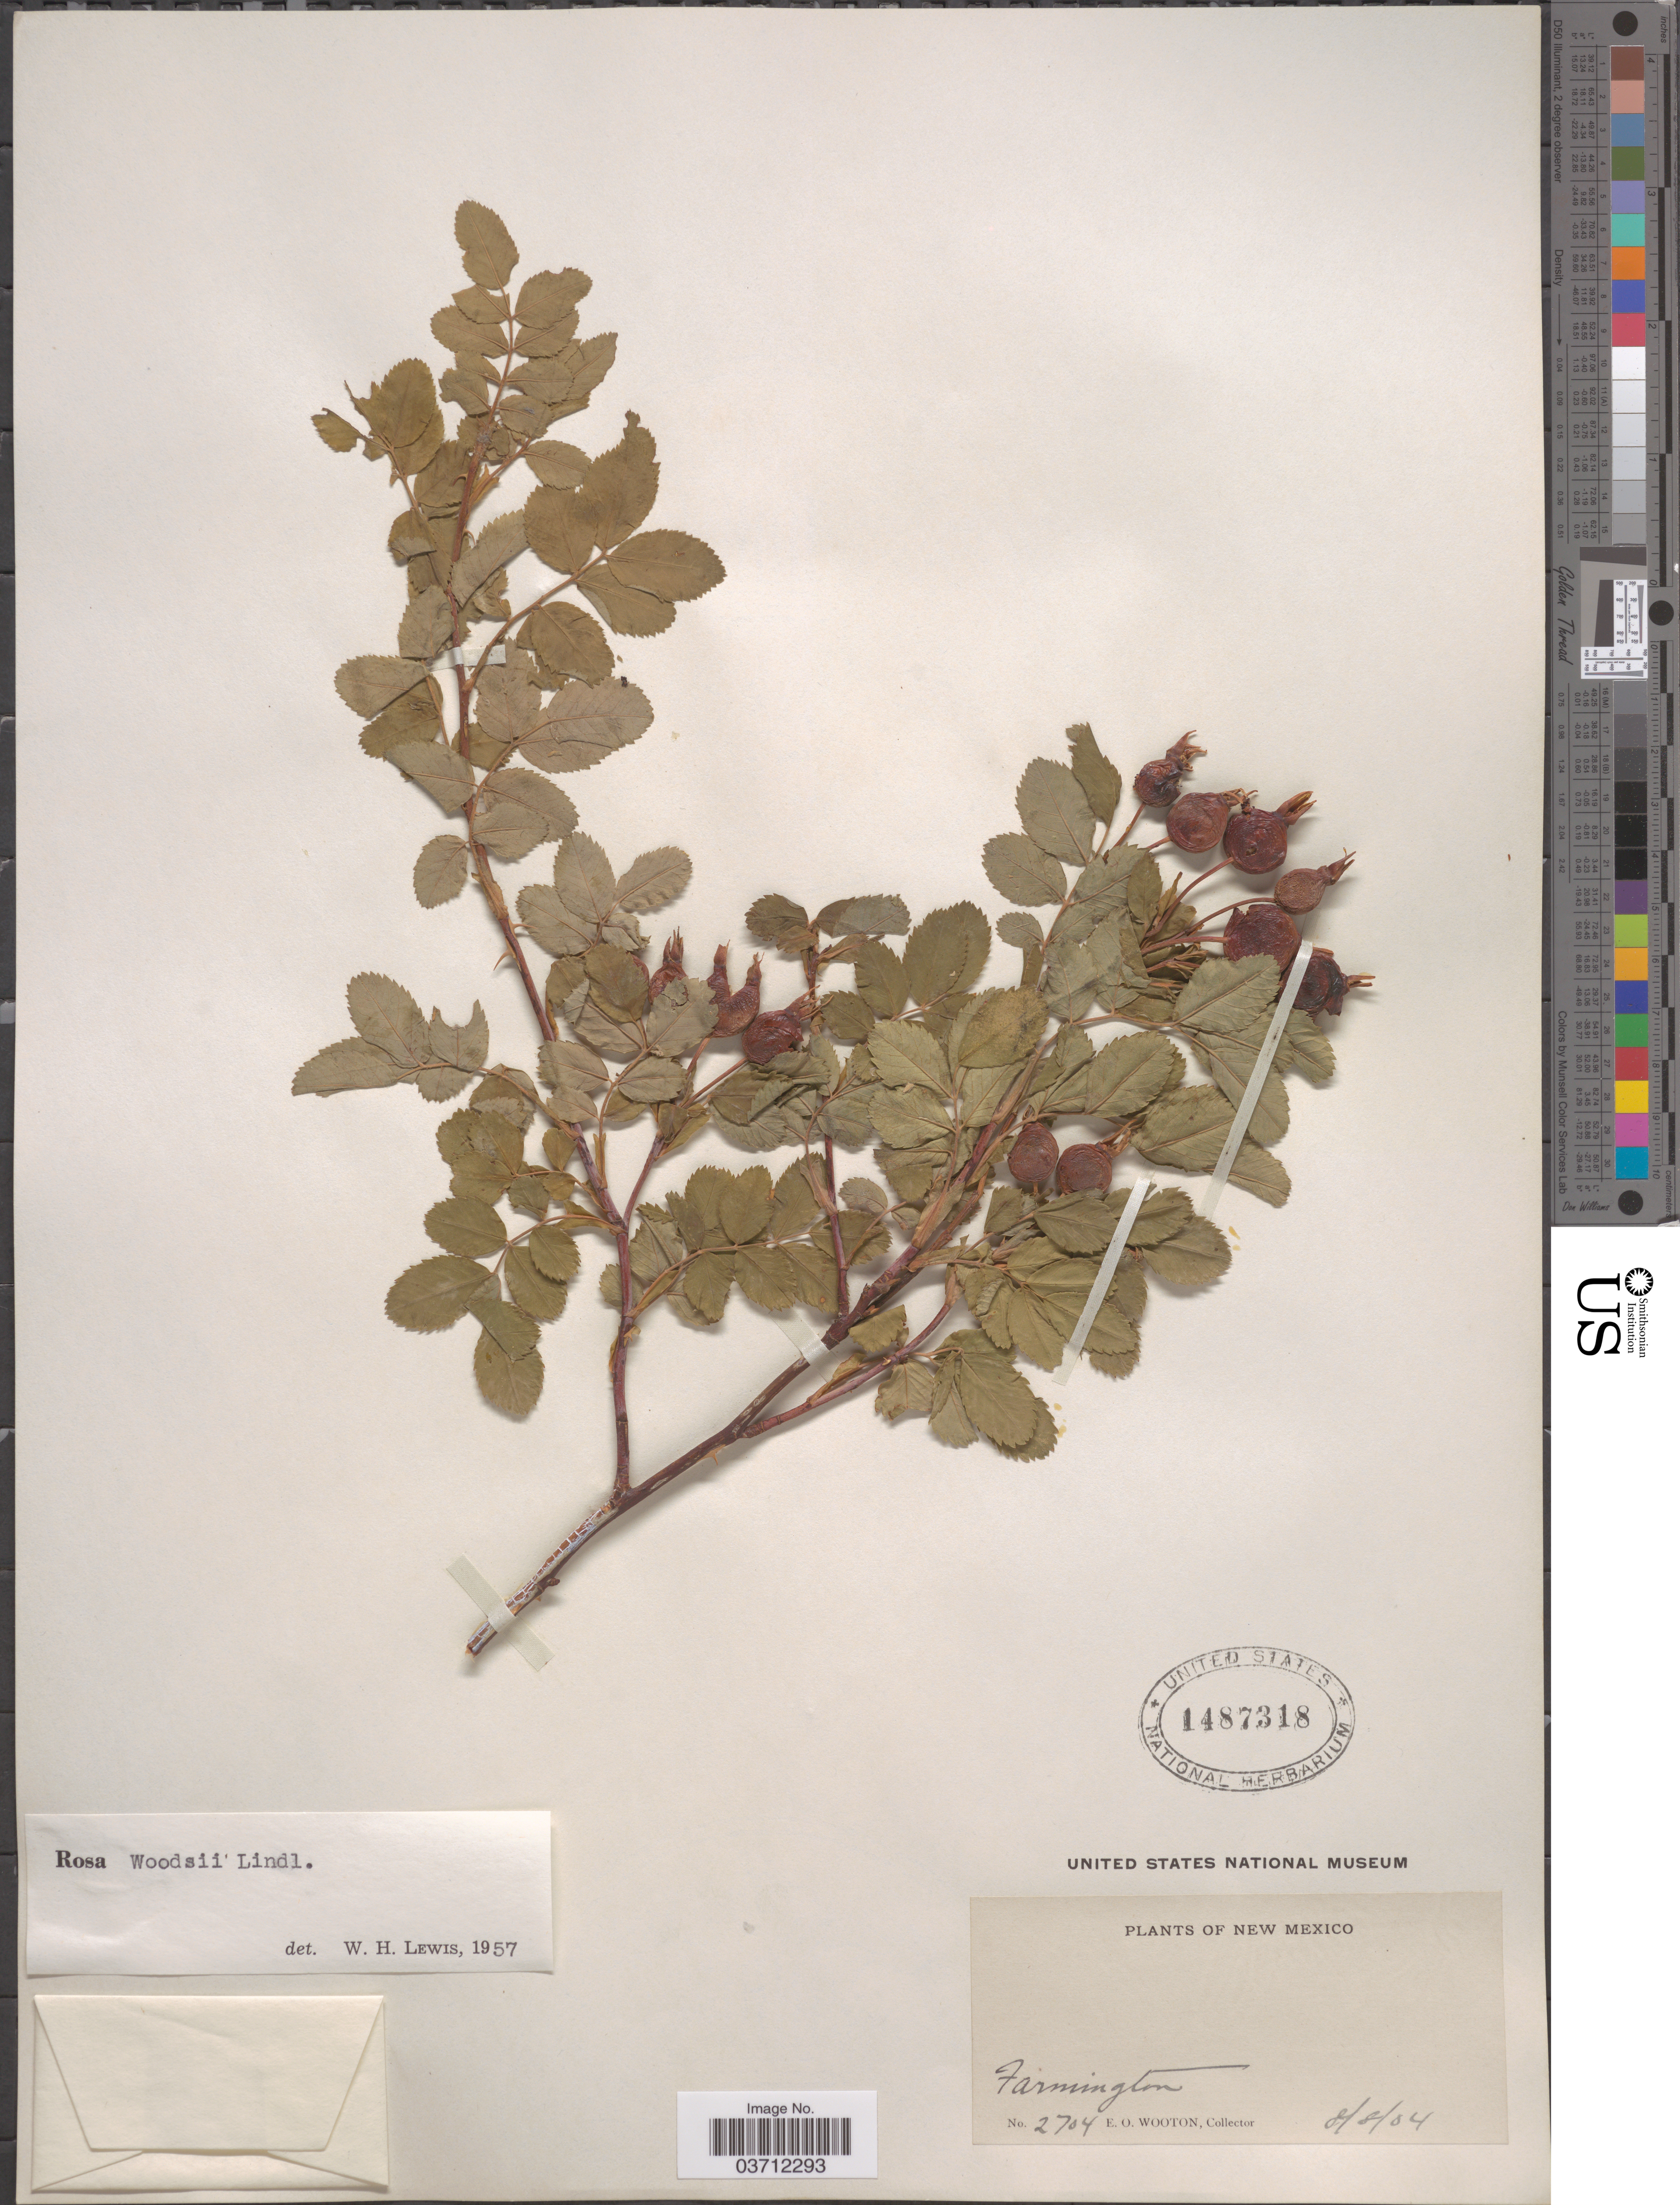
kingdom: Plantae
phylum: Tracheophyta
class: Magnoliopsida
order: Rosales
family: Rosaceae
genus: Rosa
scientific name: Rosa woodsii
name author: Lindl.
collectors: E. O. Wooton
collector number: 2704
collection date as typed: Transcribed d/m/y: 8/8/4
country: United States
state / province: New Mexico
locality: Farmington.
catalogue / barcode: US 1487318